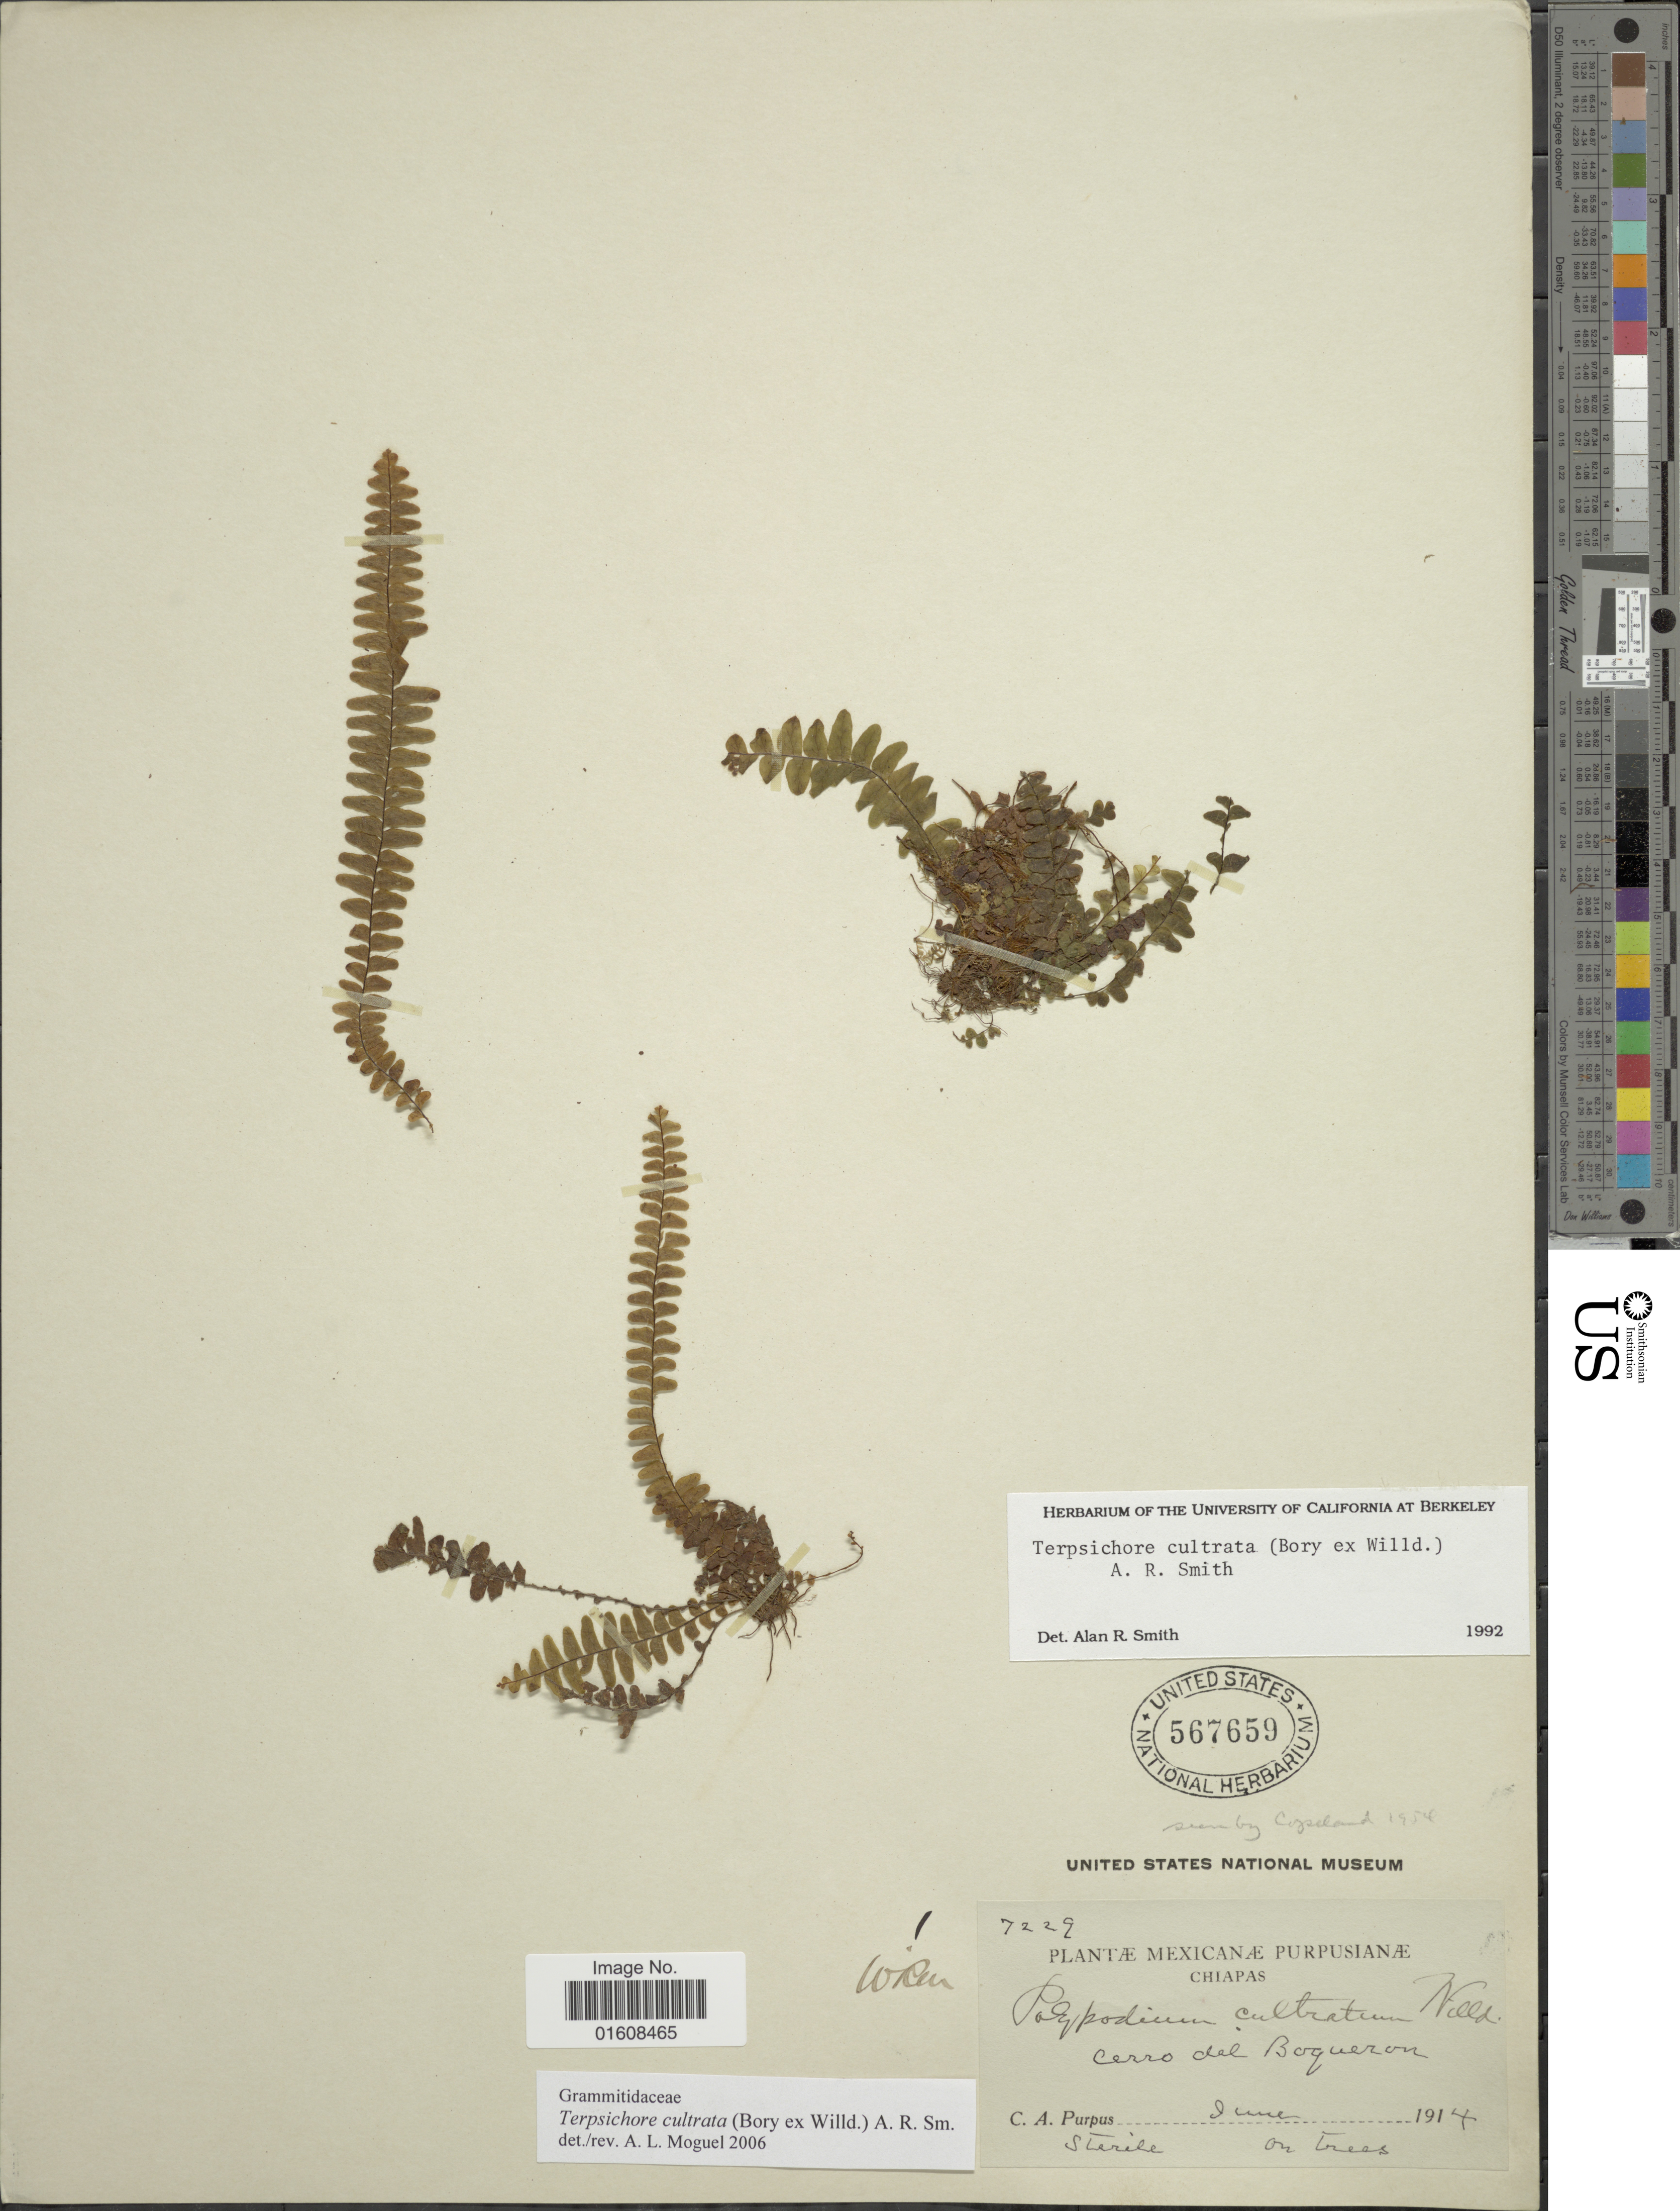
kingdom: Plantae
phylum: Tracheophyta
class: Polypodiopsida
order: Polypodiales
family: Polypodiaceae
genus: Alansmia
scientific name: Alansmia cultrata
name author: (Bory ex Willd.) Moguel & M. Kessler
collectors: C. A. Purpus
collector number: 7229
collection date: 1914-06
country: Mexico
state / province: Chiapas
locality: Cerro del Boqueron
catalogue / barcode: US 567659